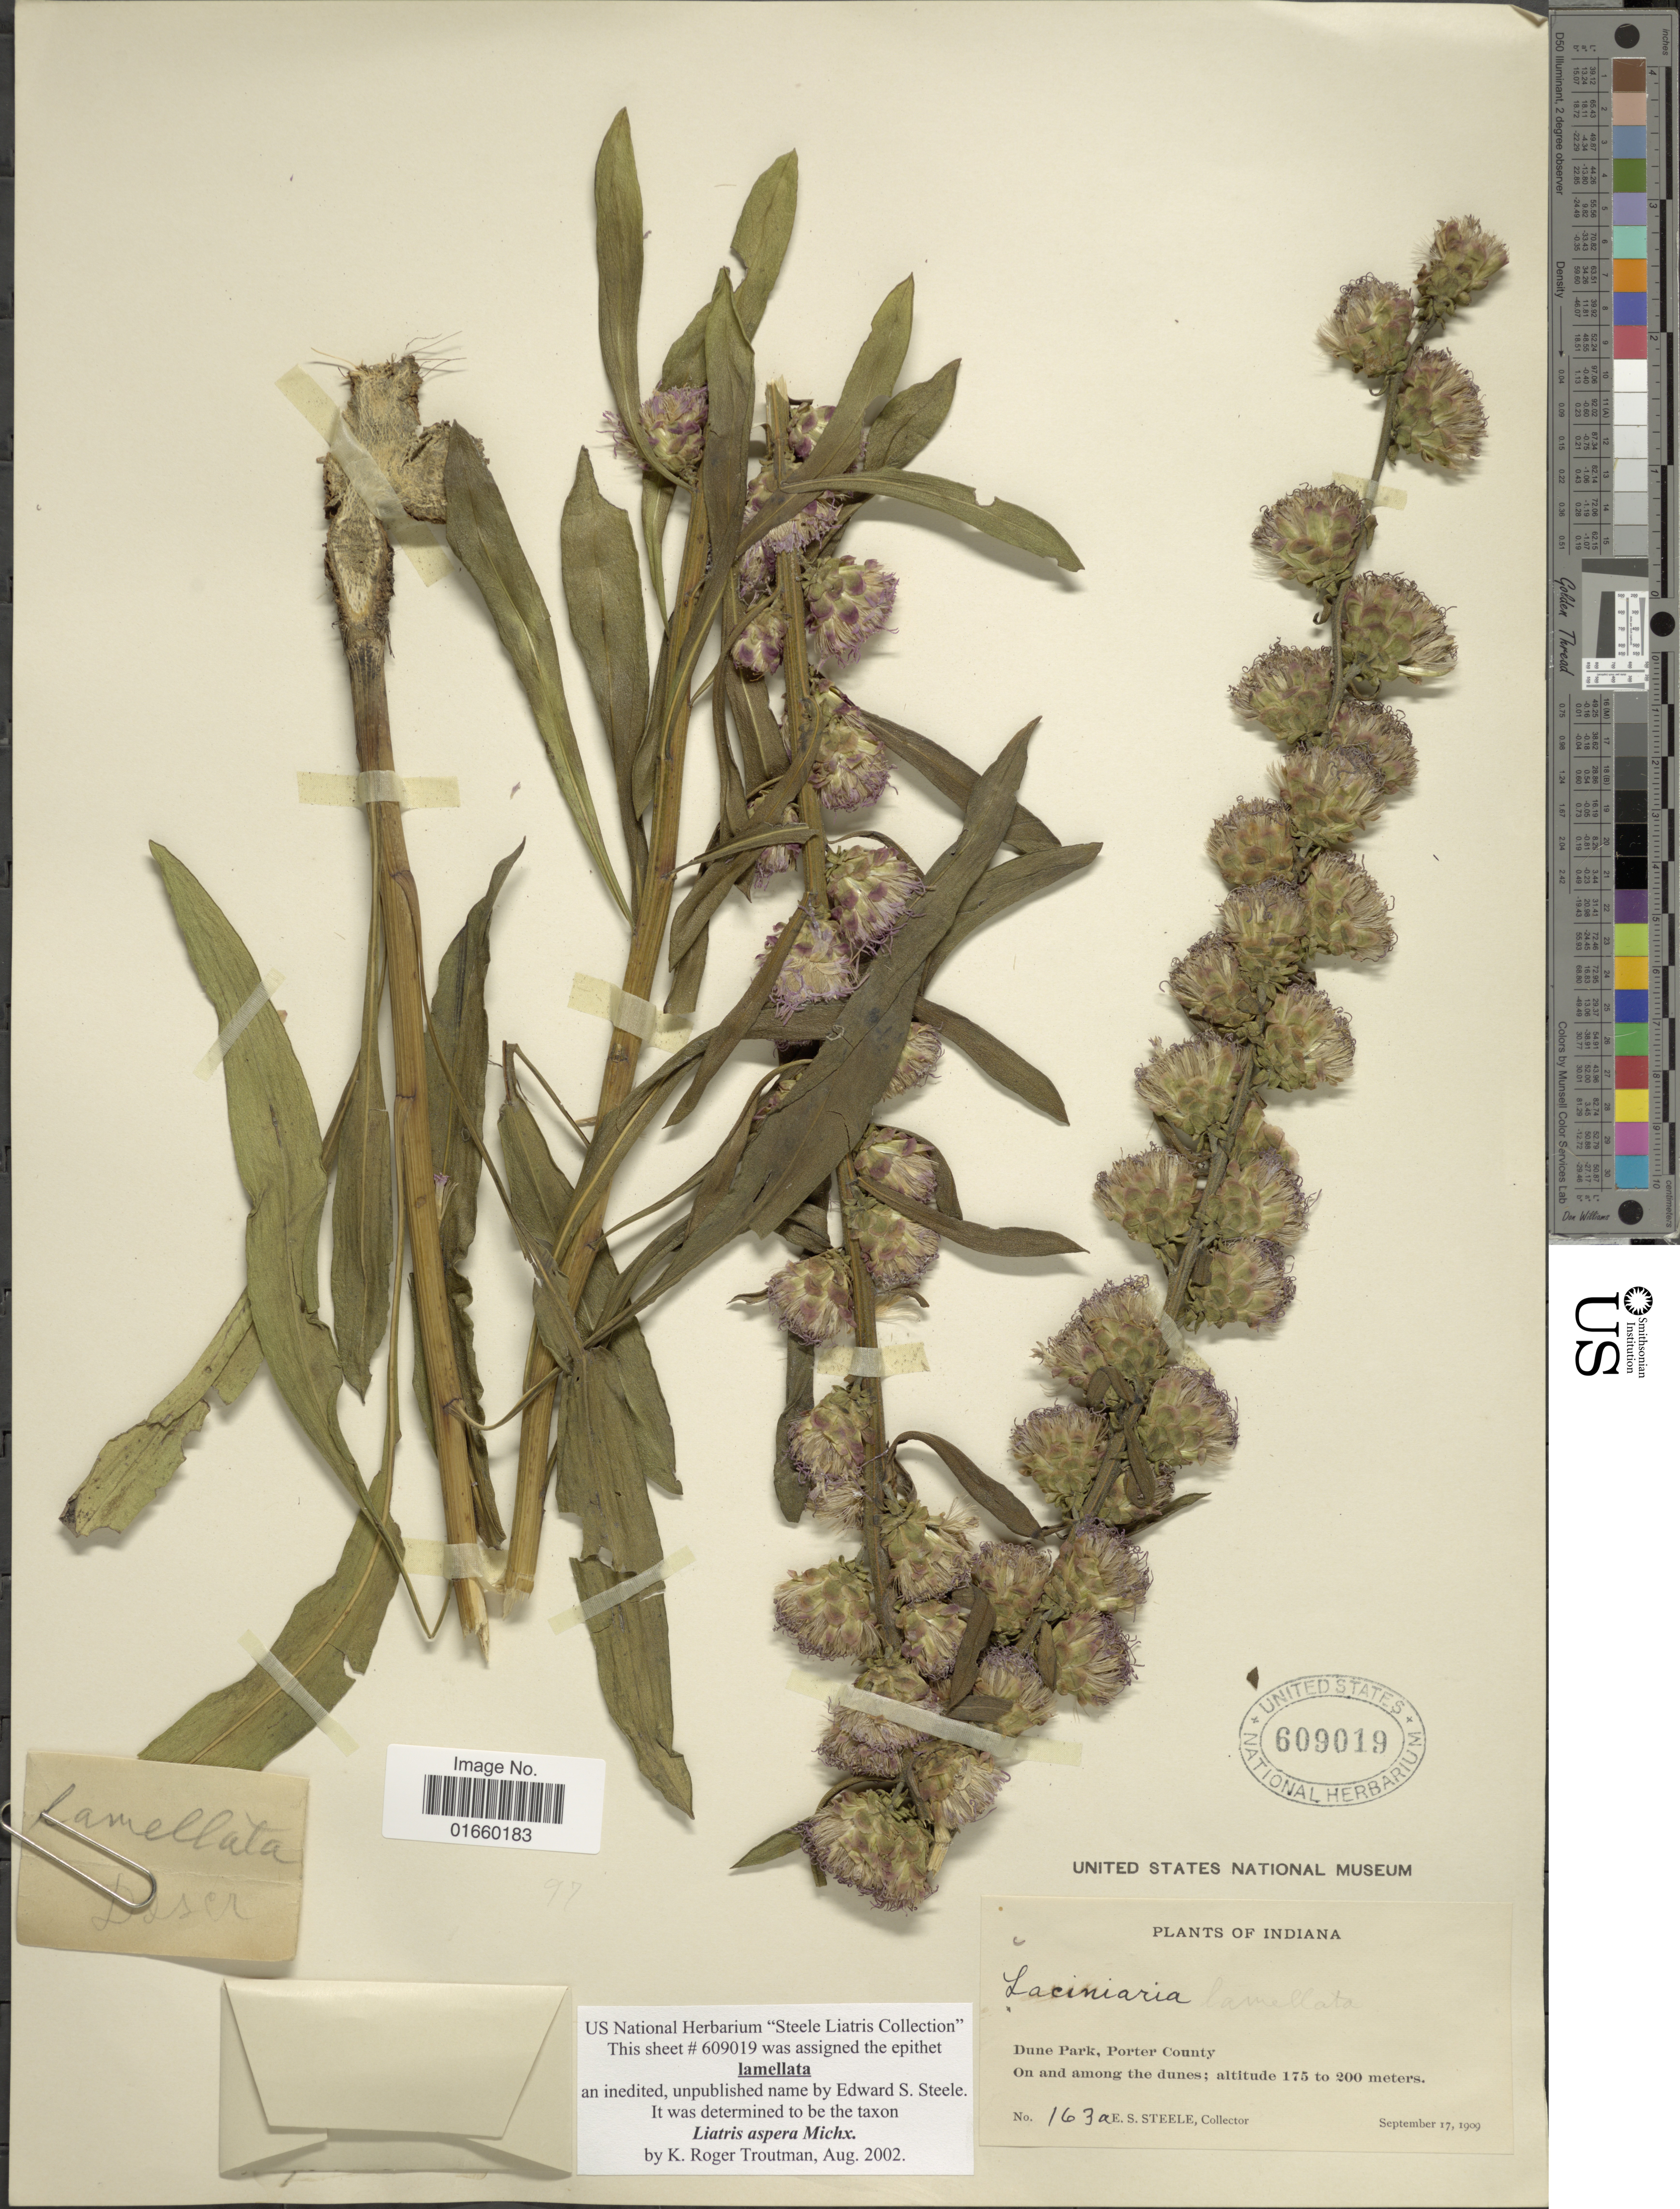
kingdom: Plantae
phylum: Tracheophyta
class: Magnoliopsida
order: Asterales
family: Asteraceae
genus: Liatris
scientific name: Liatris aspera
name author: Michx.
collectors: E. Steele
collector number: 163a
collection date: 1909-09-17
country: United States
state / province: Indiana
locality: Dune Park, Porter County, On and among the dunes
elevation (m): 175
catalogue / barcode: US 609019